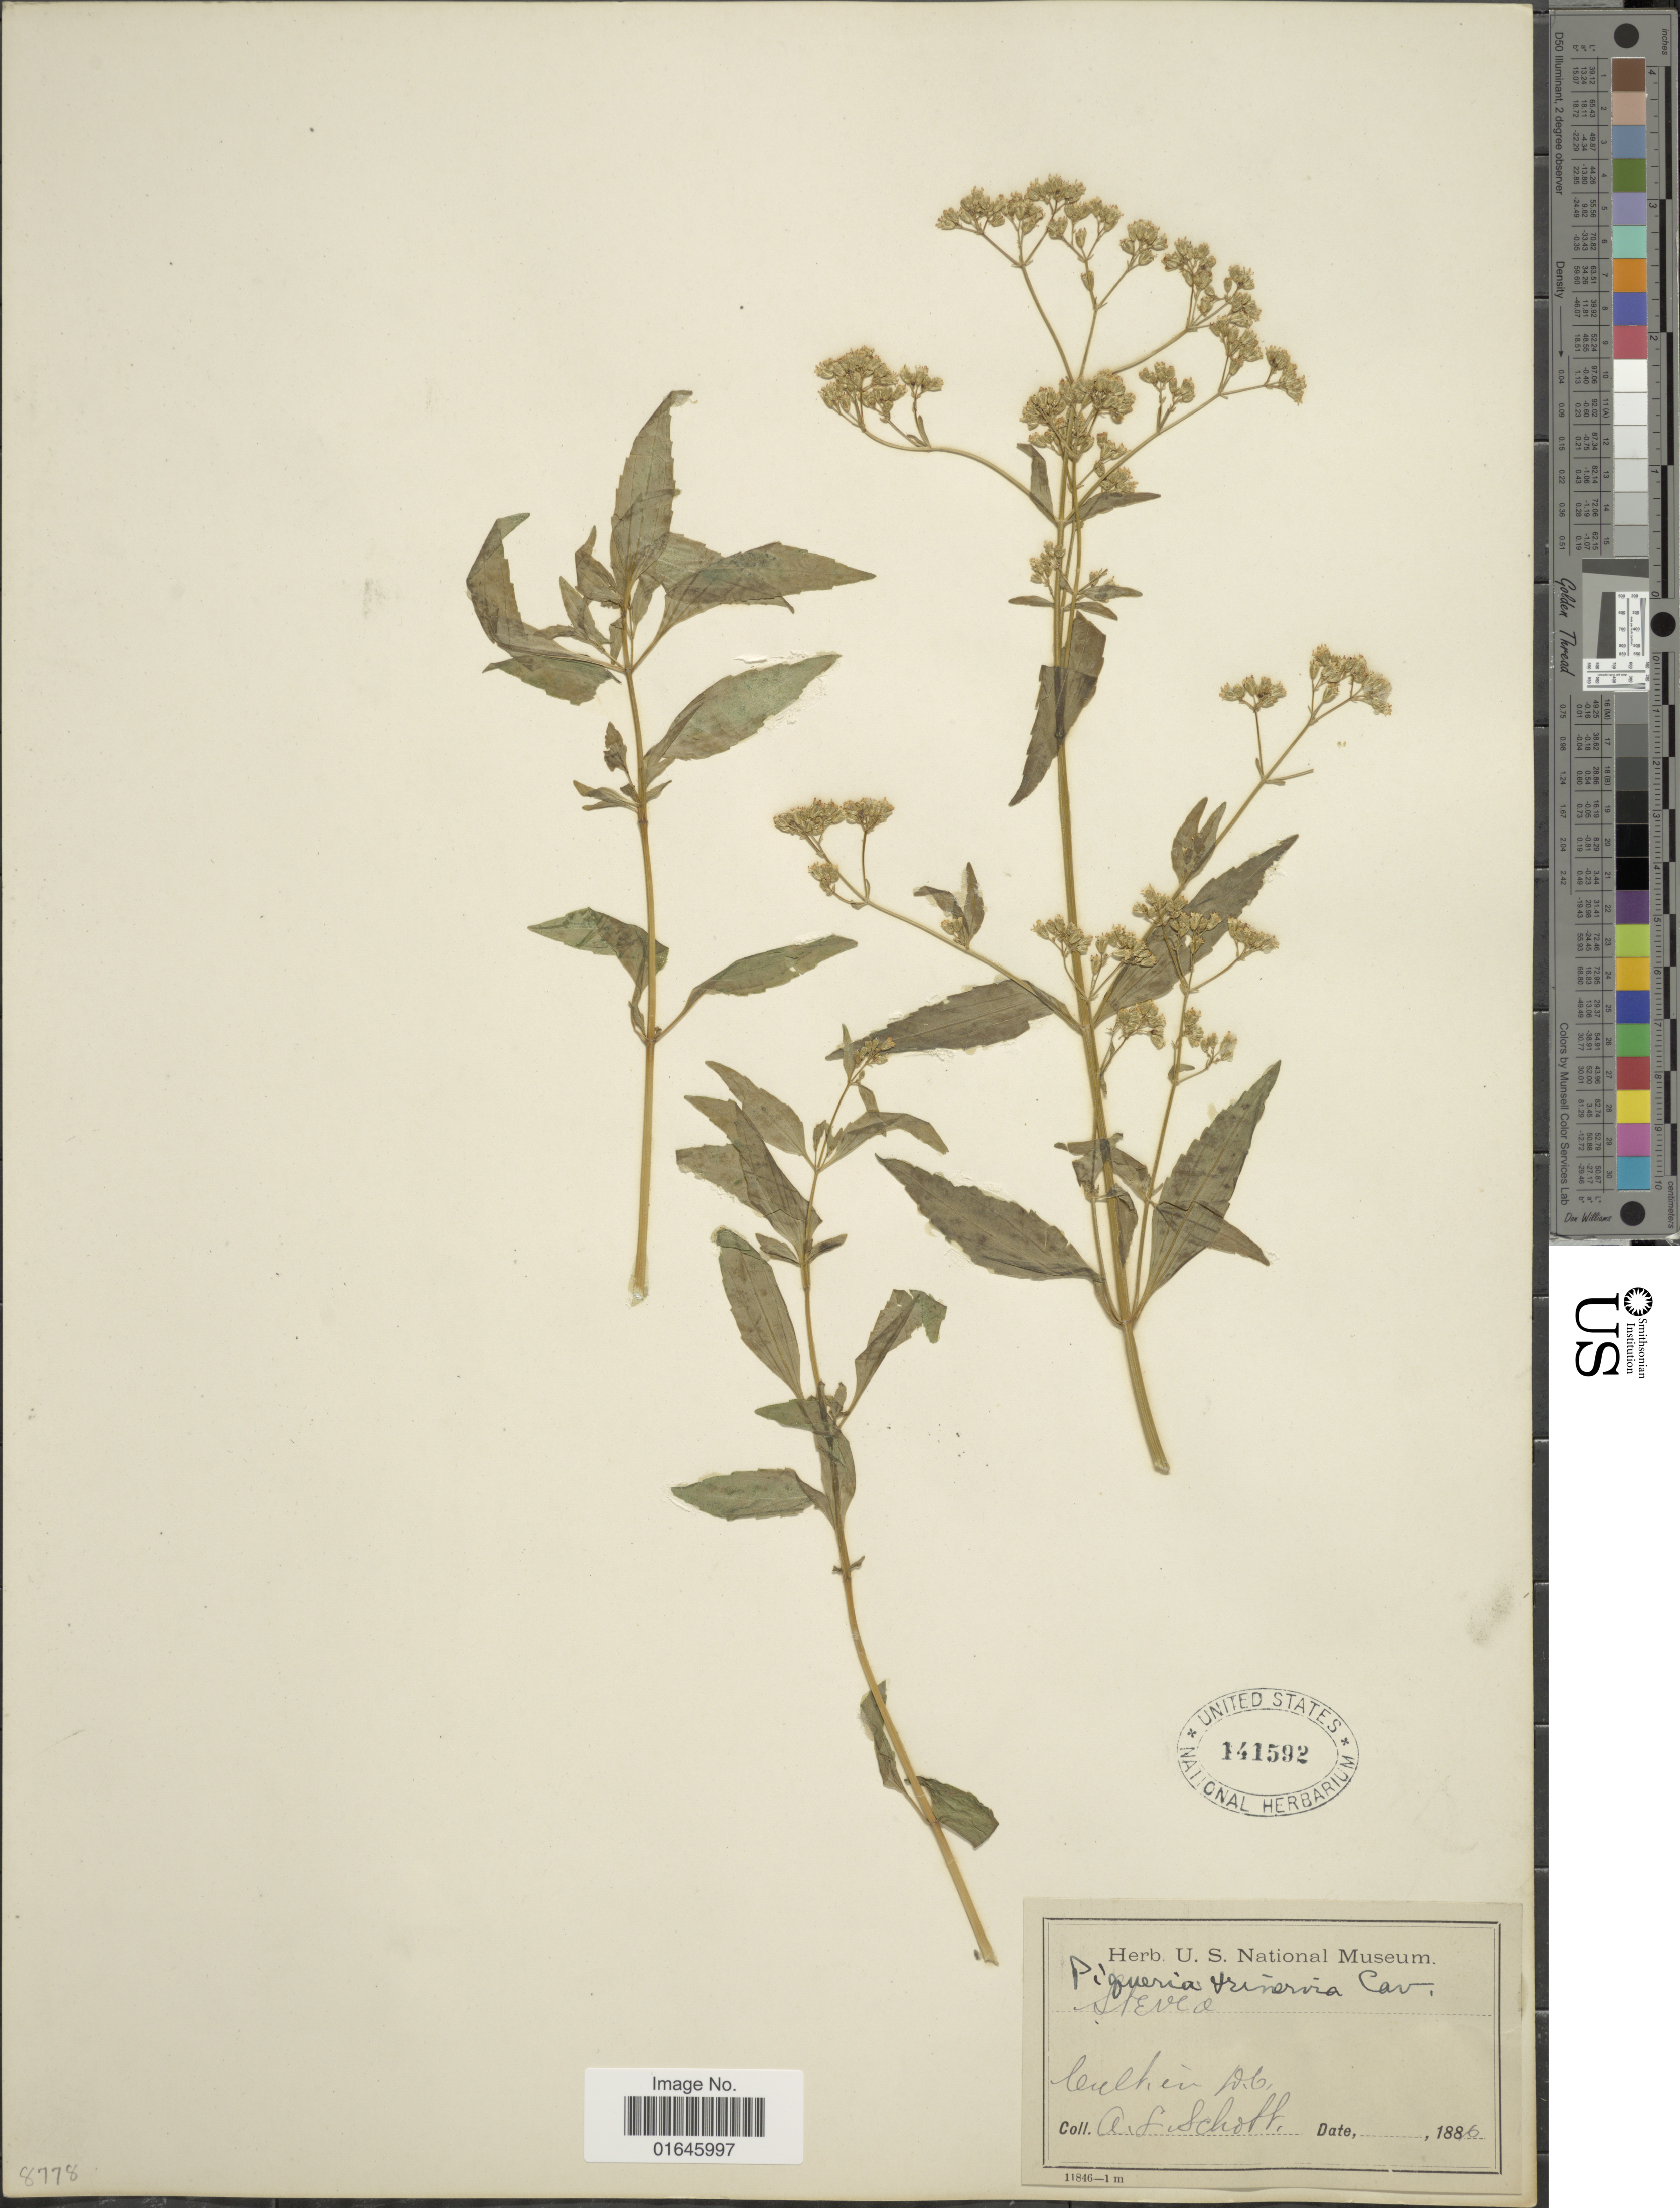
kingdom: Plantae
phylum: Tracheophyta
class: Magnoliopsida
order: Asterales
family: Asteraceae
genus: Piqueria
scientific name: Piqueria trinervia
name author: Cav.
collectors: A. S. Schott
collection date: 1886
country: United States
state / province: District of Columbia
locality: Cult in DC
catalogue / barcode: US 141592